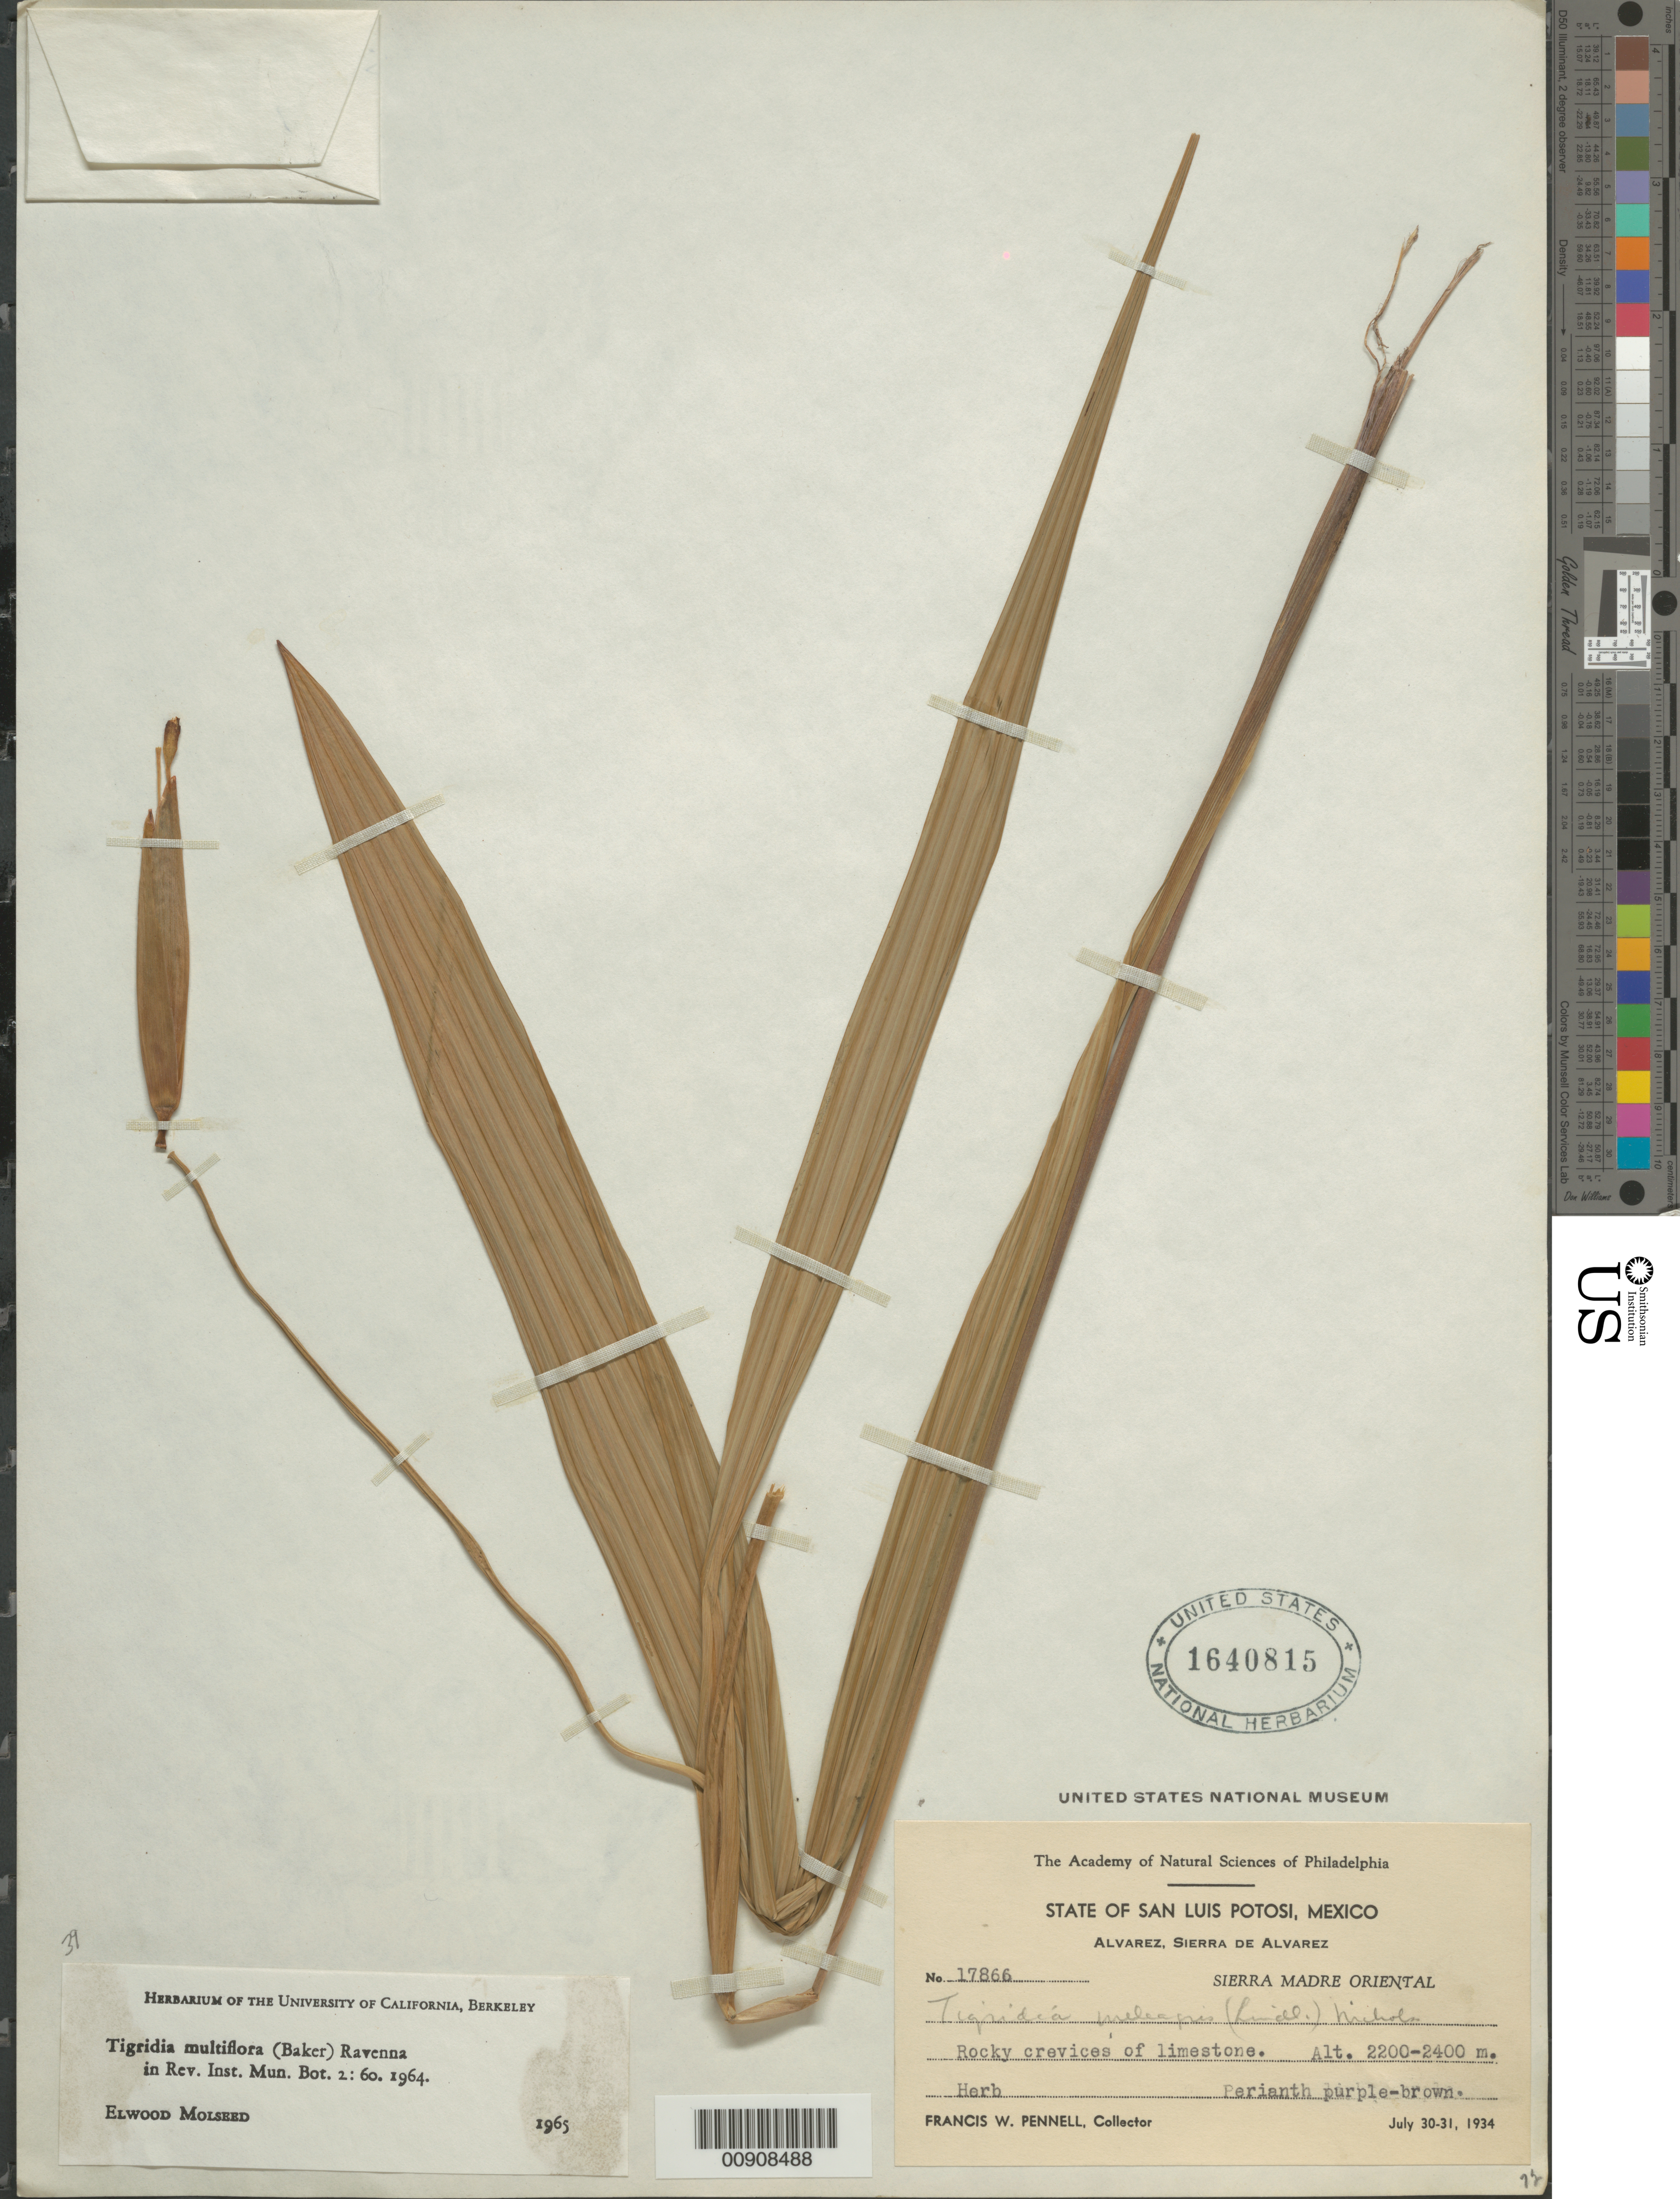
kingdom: Plantae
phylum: Tracheophyta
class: Liliopsida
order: Asparagales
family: Iridaceae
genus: Tigridia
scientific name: Tigridia multiflora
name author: (Baker) Ravenna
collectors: F. W. Pennell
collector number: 17866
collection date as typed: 30 Jul 1934 to 21 Jul 1934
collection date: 1934-07-21/1934-07-30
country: Mexico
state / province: San Luis Potosí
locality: Alvarez, Sierra de Alvarez, State of San Luis Potosí.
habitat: Rocky crevices of limestone.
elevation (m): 2400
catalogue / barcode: US 1640815